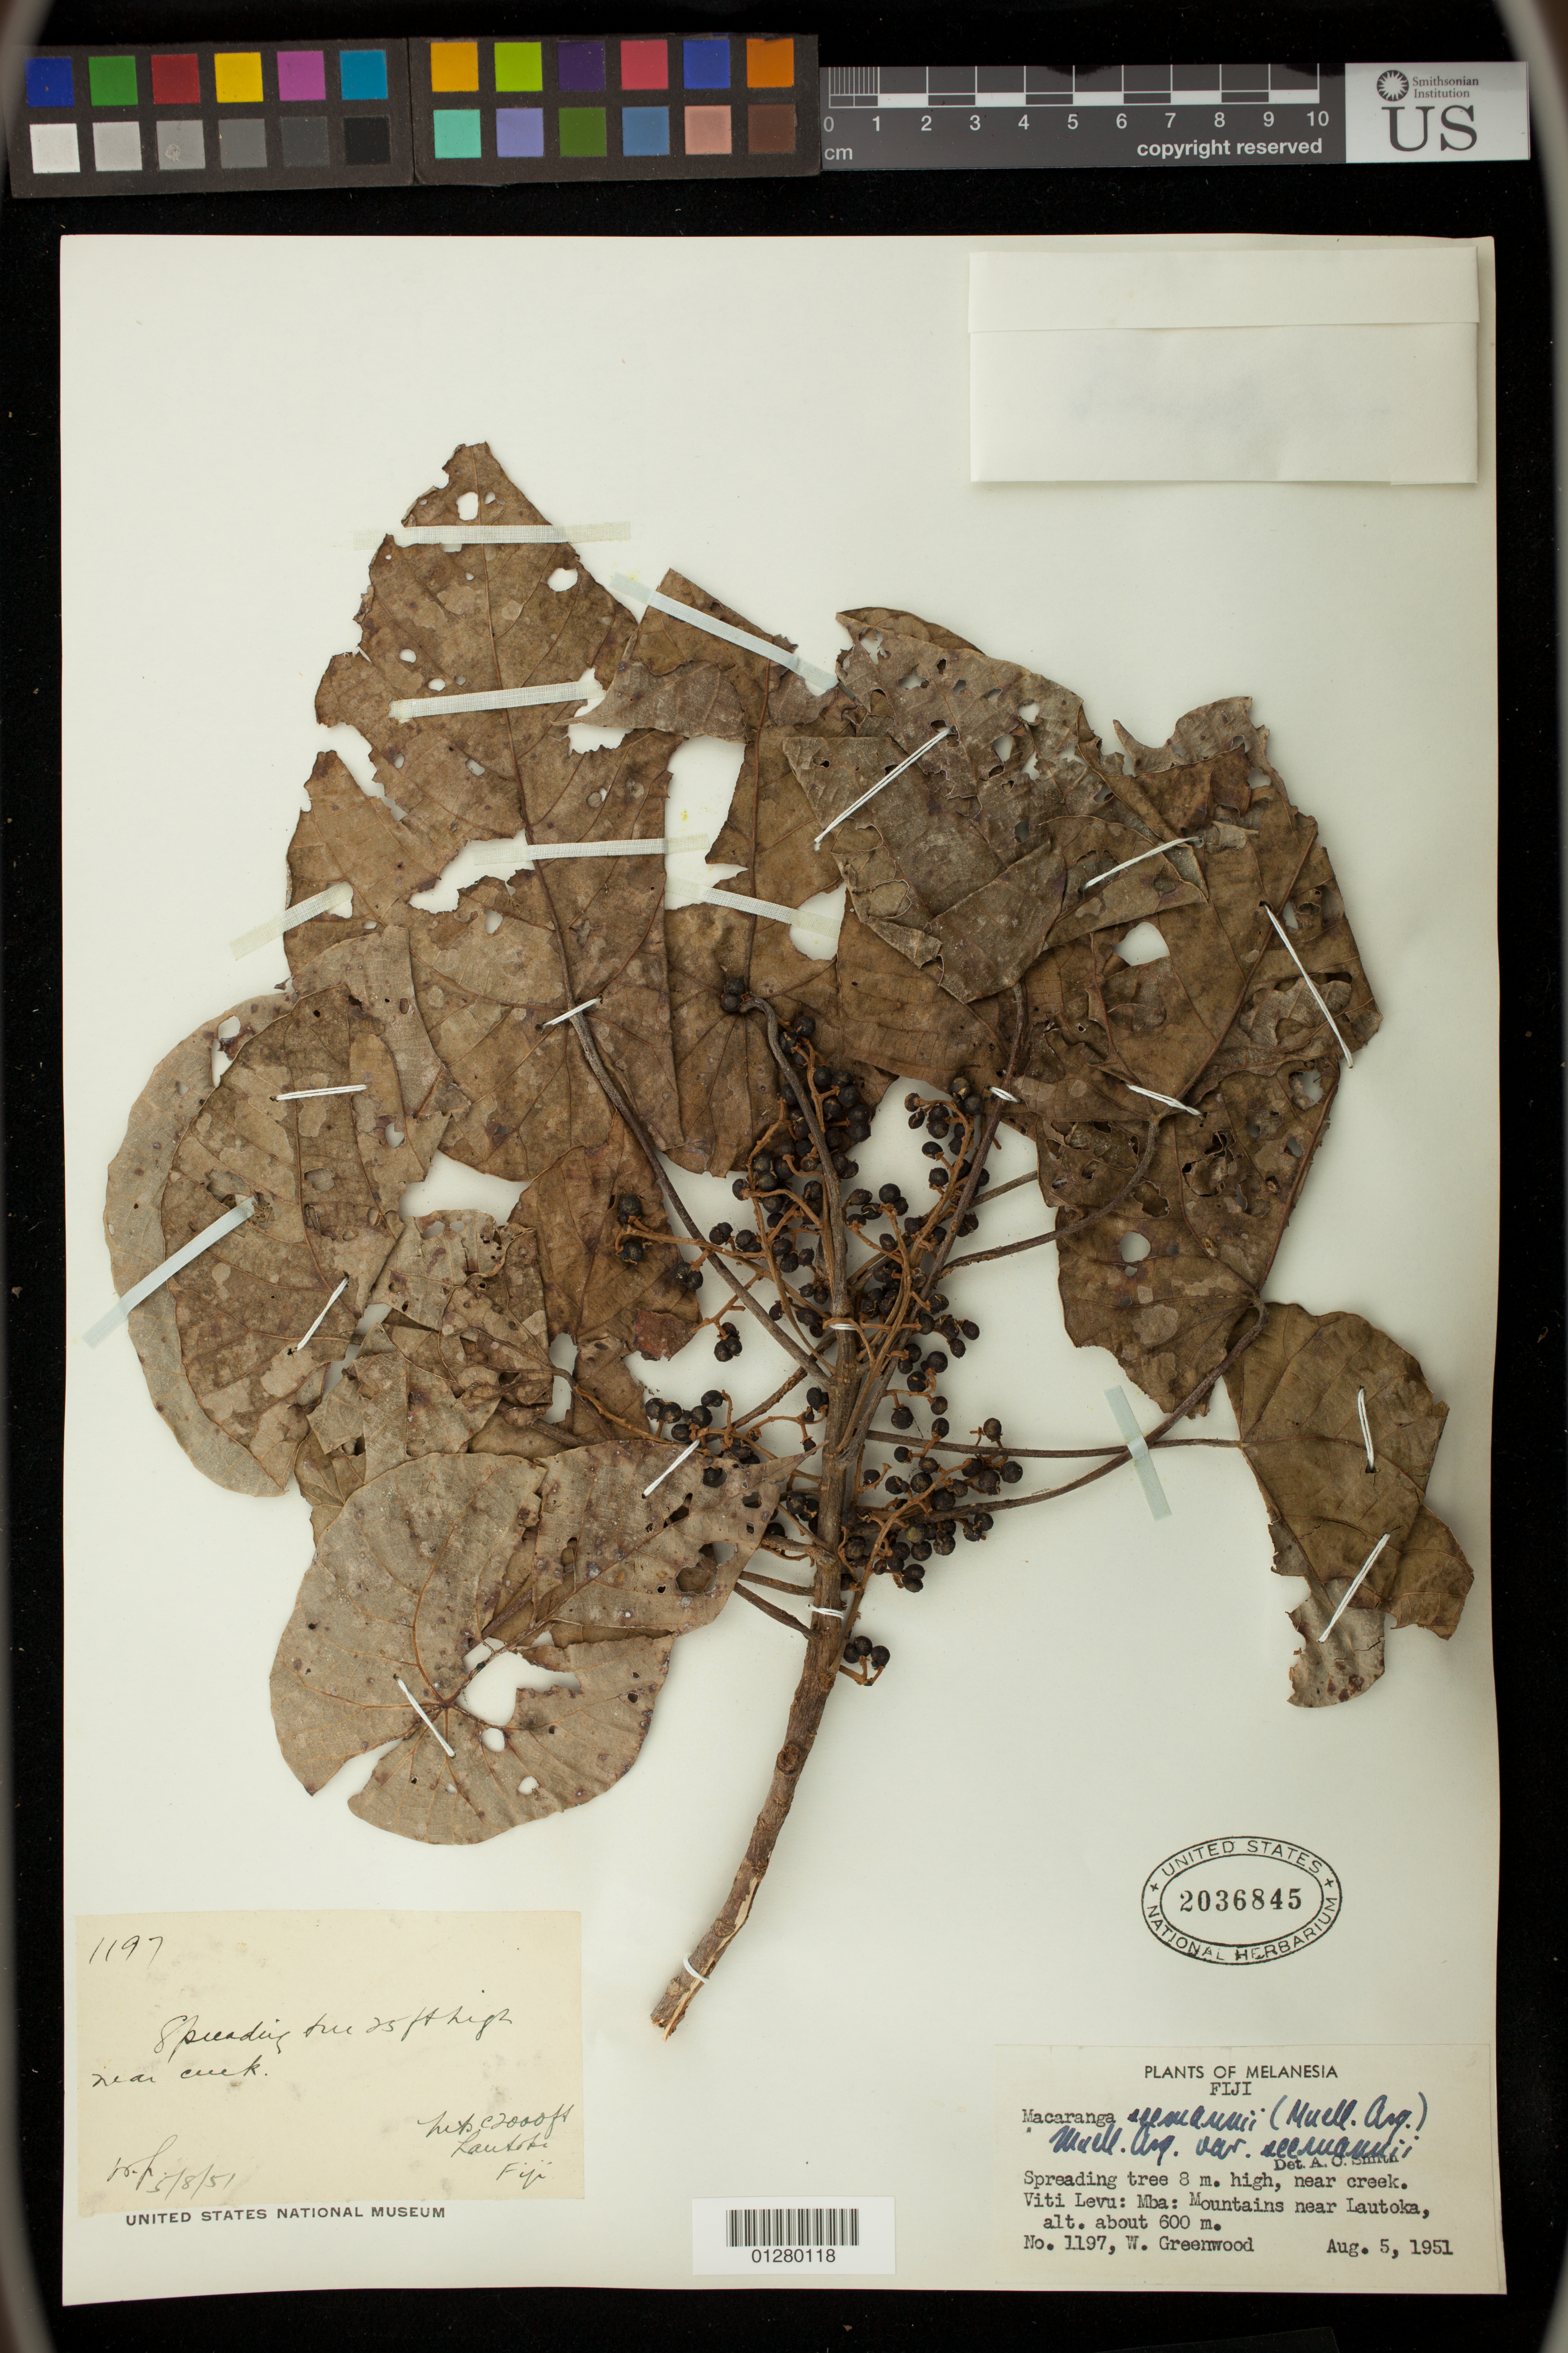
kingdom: Plantae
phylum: Tracheophyta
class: Magnoliopsida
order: Malpighiales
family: Euphorbiaceae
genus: Macaranga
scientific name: Macaranga seemannii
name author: (Müll. Arg.) Müll. Arg.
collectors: W. Greenwood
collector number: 1197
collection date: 1951-08-05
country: Fiji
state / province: Western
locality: Viti Levu: Mba: Mountains near Lautoka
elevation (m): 600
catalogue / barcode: US 2036845